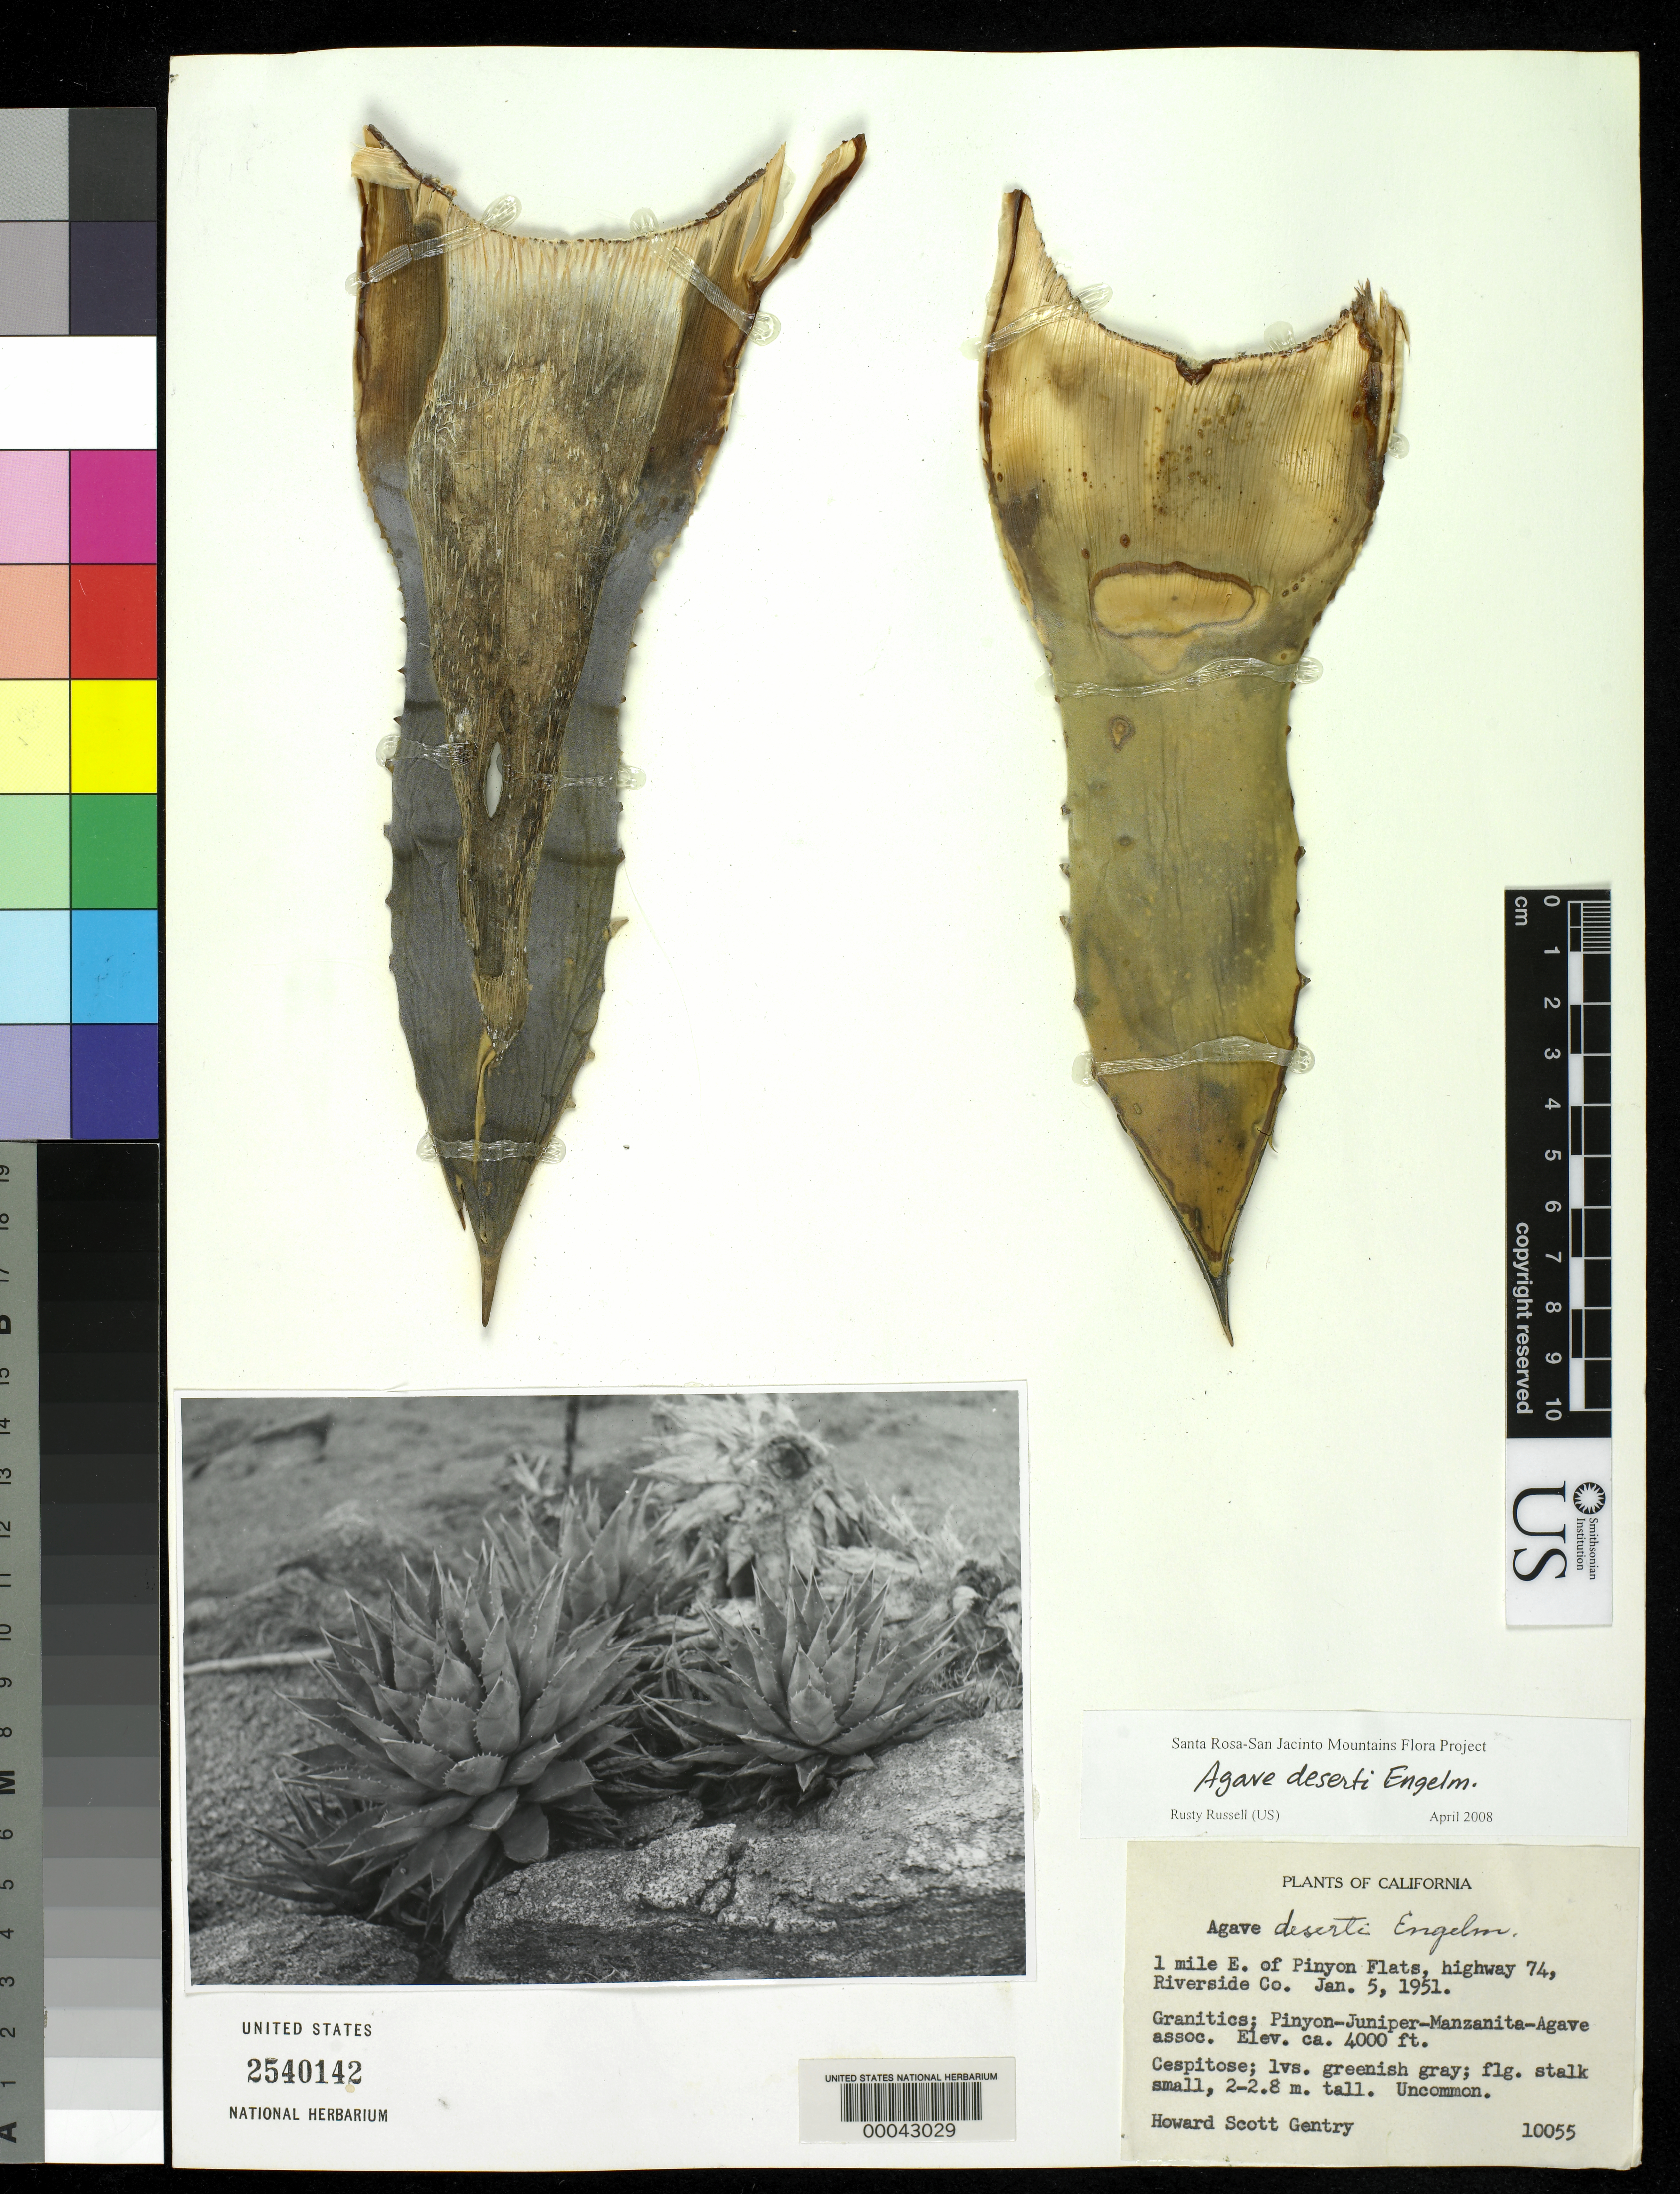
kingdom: Plantae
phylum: Tracheophyta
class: Liliopsida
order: Asparagales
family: Asparagaceae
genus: Agave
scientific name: Agave deserti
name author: Engelm.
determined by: Russell, George F., (UNITED STATES)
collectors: H. S. Gentry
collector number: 10055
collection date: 1951-01-05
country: United States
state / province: California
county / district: Riverside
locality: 1 mile E. of Pinyon Flats, highway 74, Riverside Co.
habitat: Granitics.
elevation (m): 1219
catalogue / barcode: US 2540142